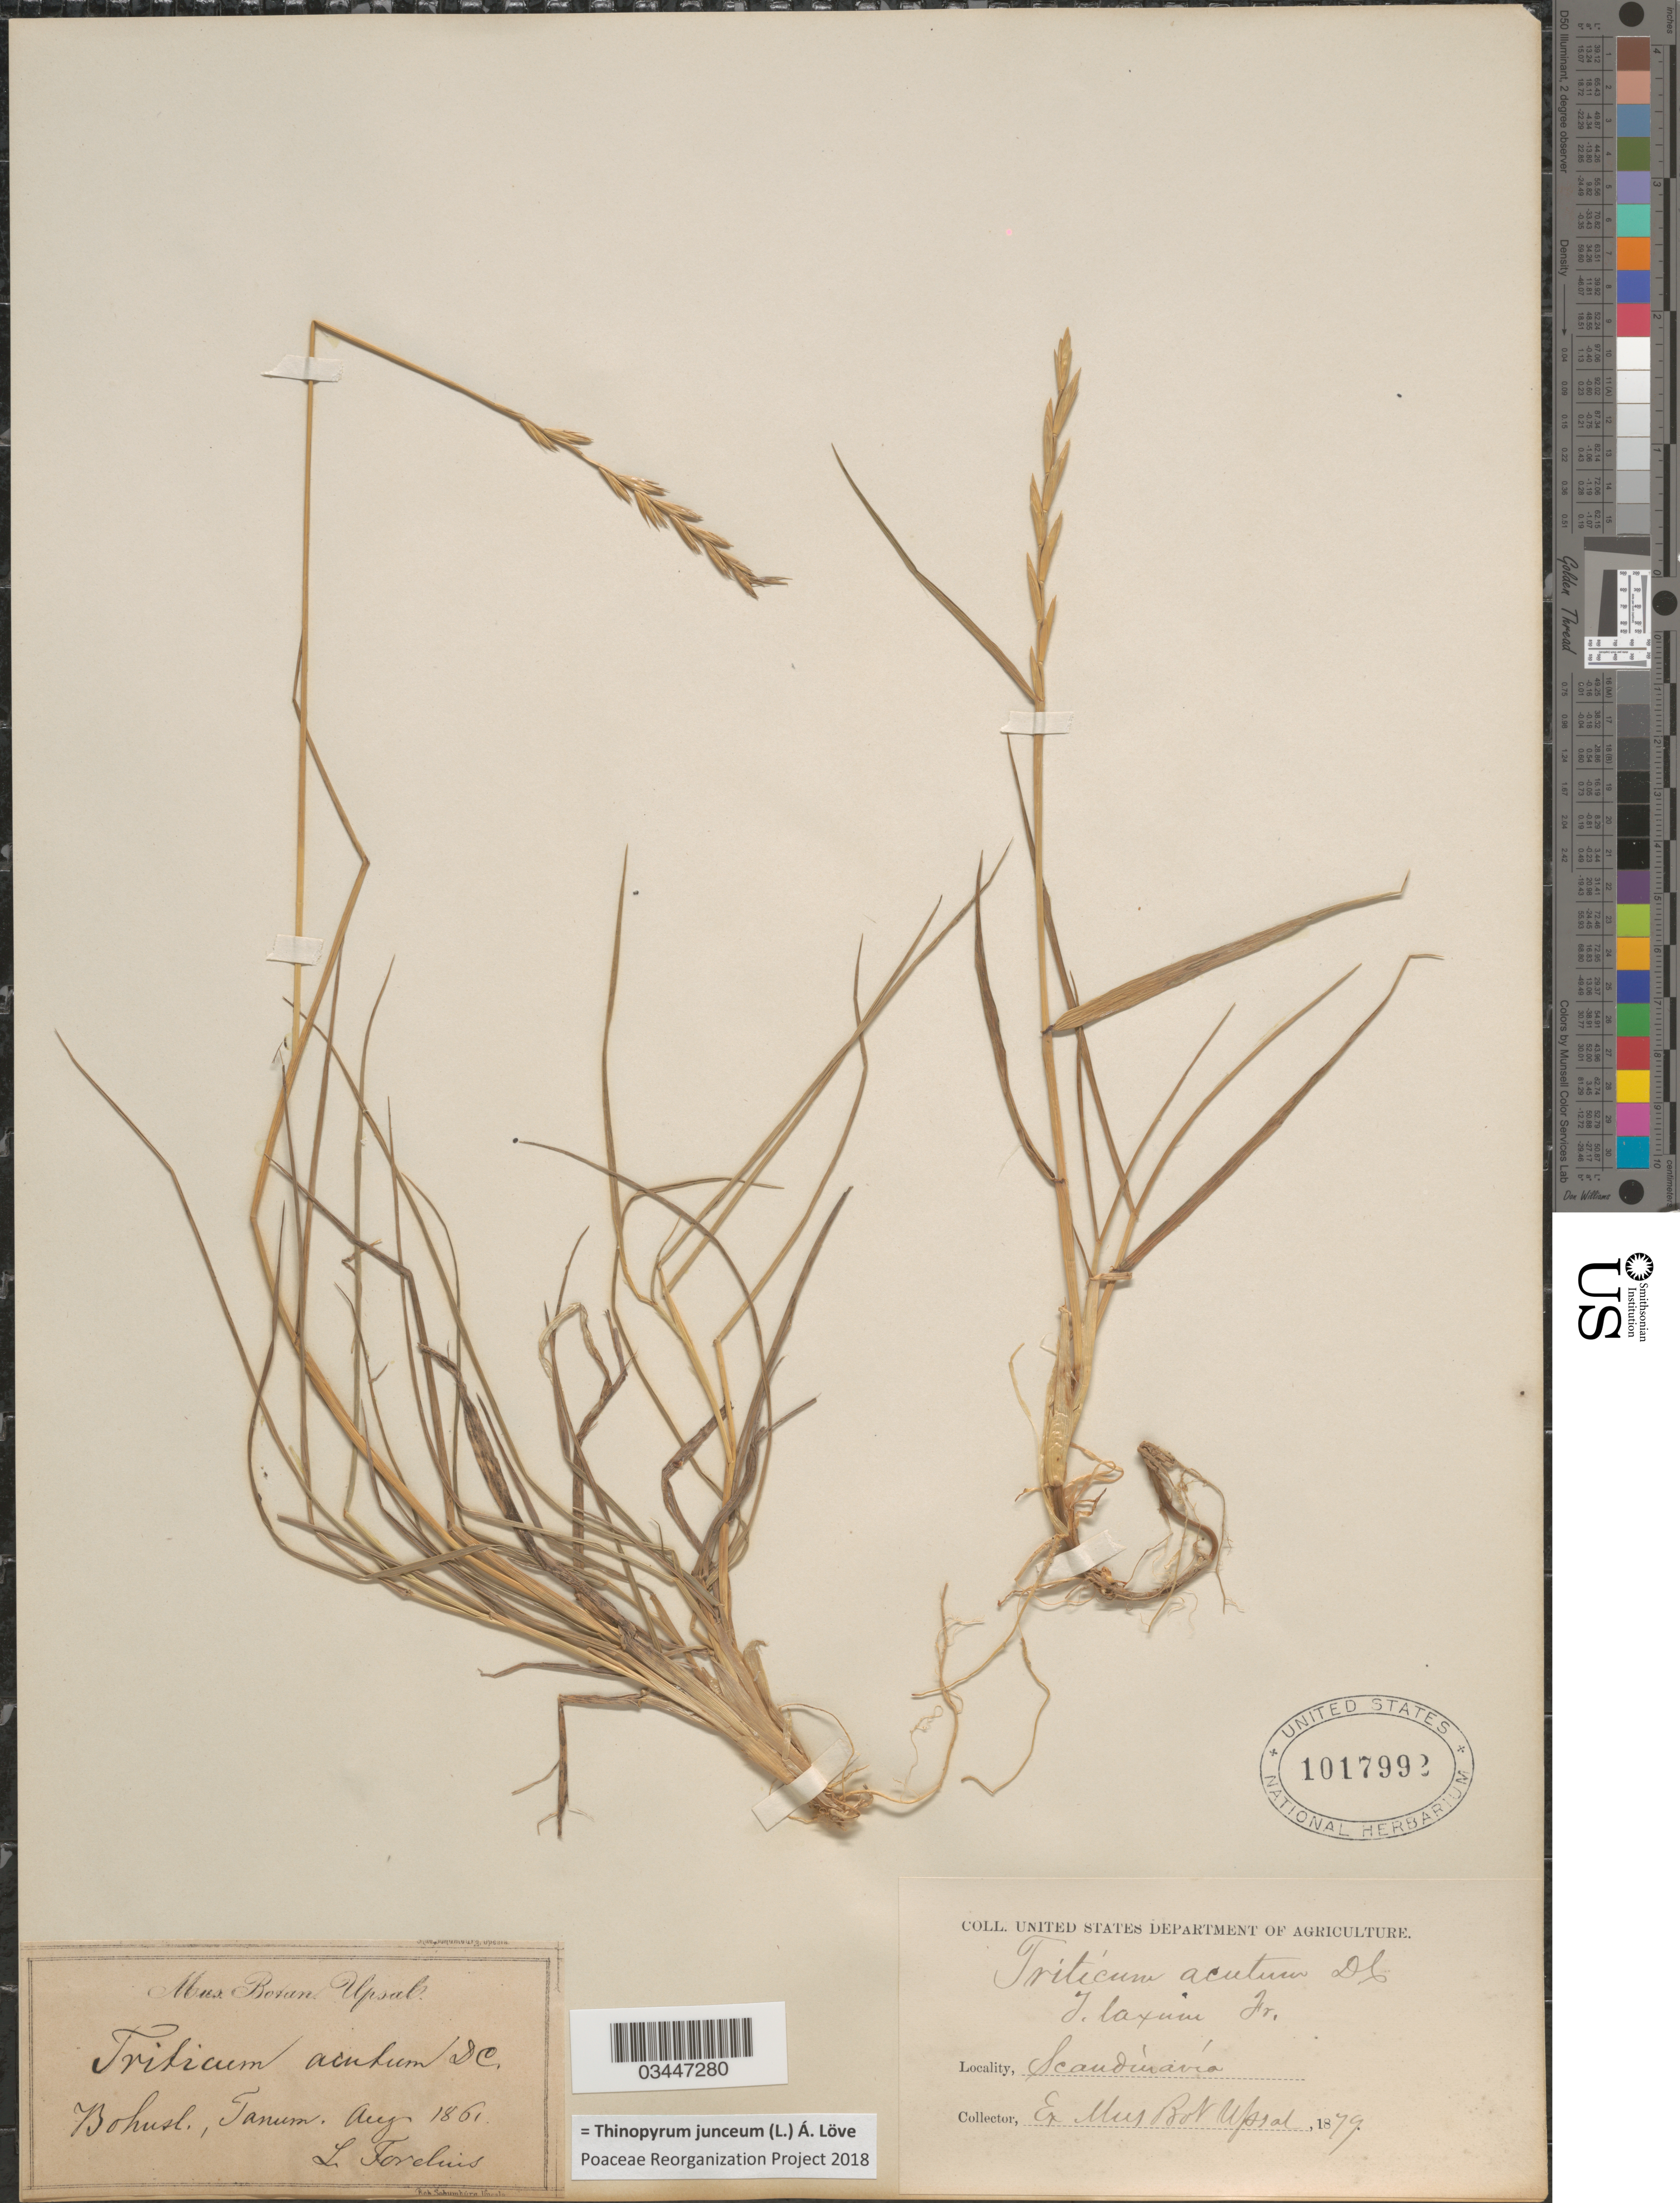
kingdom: Plantae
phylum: Tracheophyta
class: Liliopsida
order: Poales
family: Poaceae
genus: Thinopyrum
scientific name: Thinopyrum junceum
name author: (L.) Á. Löve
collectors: L. Forelius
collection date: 1861-08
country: Sweden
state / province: Västra Götaland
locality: Bohusl., Tanum. Scandìnavía.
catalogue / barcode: US 1017992